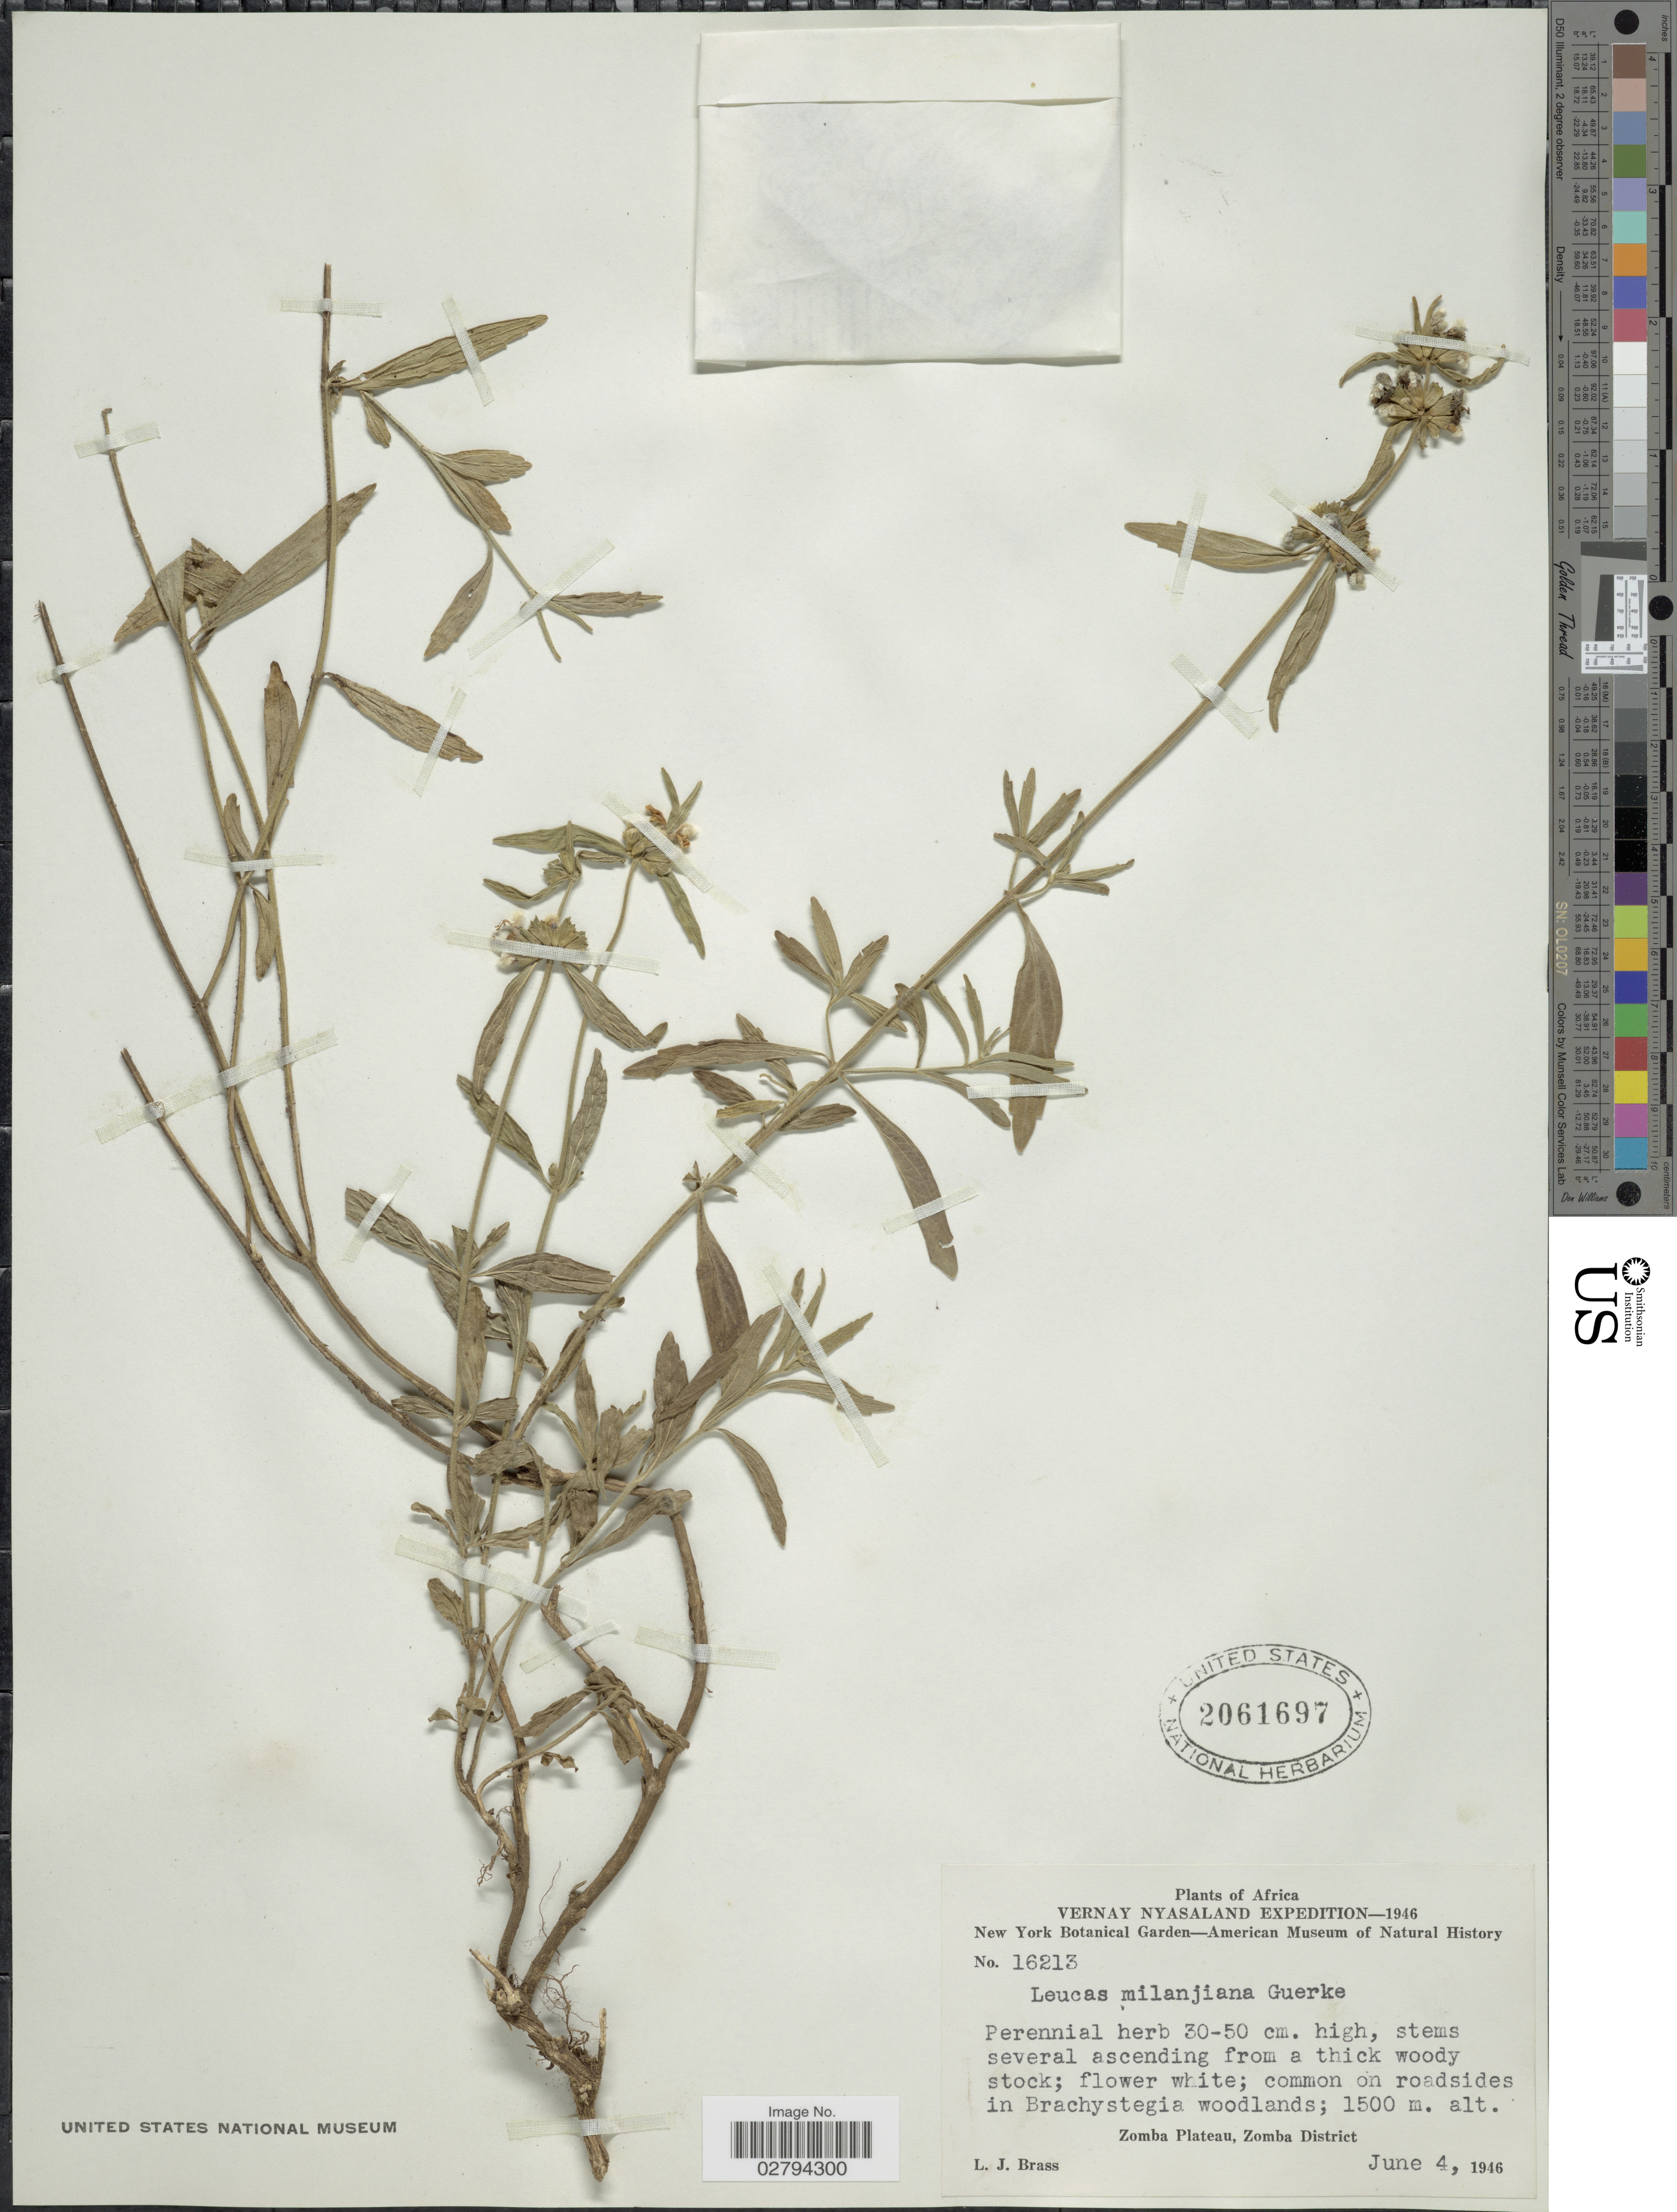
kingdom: Plantae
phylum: Tracheophyta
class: Magnoliopsida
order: Lamiales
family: Lamiaceae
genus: Leucas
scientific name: Leucas milanjiana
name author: Gürke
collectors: L. J. Brass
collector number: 16213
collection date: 1946-06-04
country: Malawi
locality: Nyasaland. Zomba Plateau, Zomba District.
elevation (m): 1500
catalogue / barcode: US 2061697